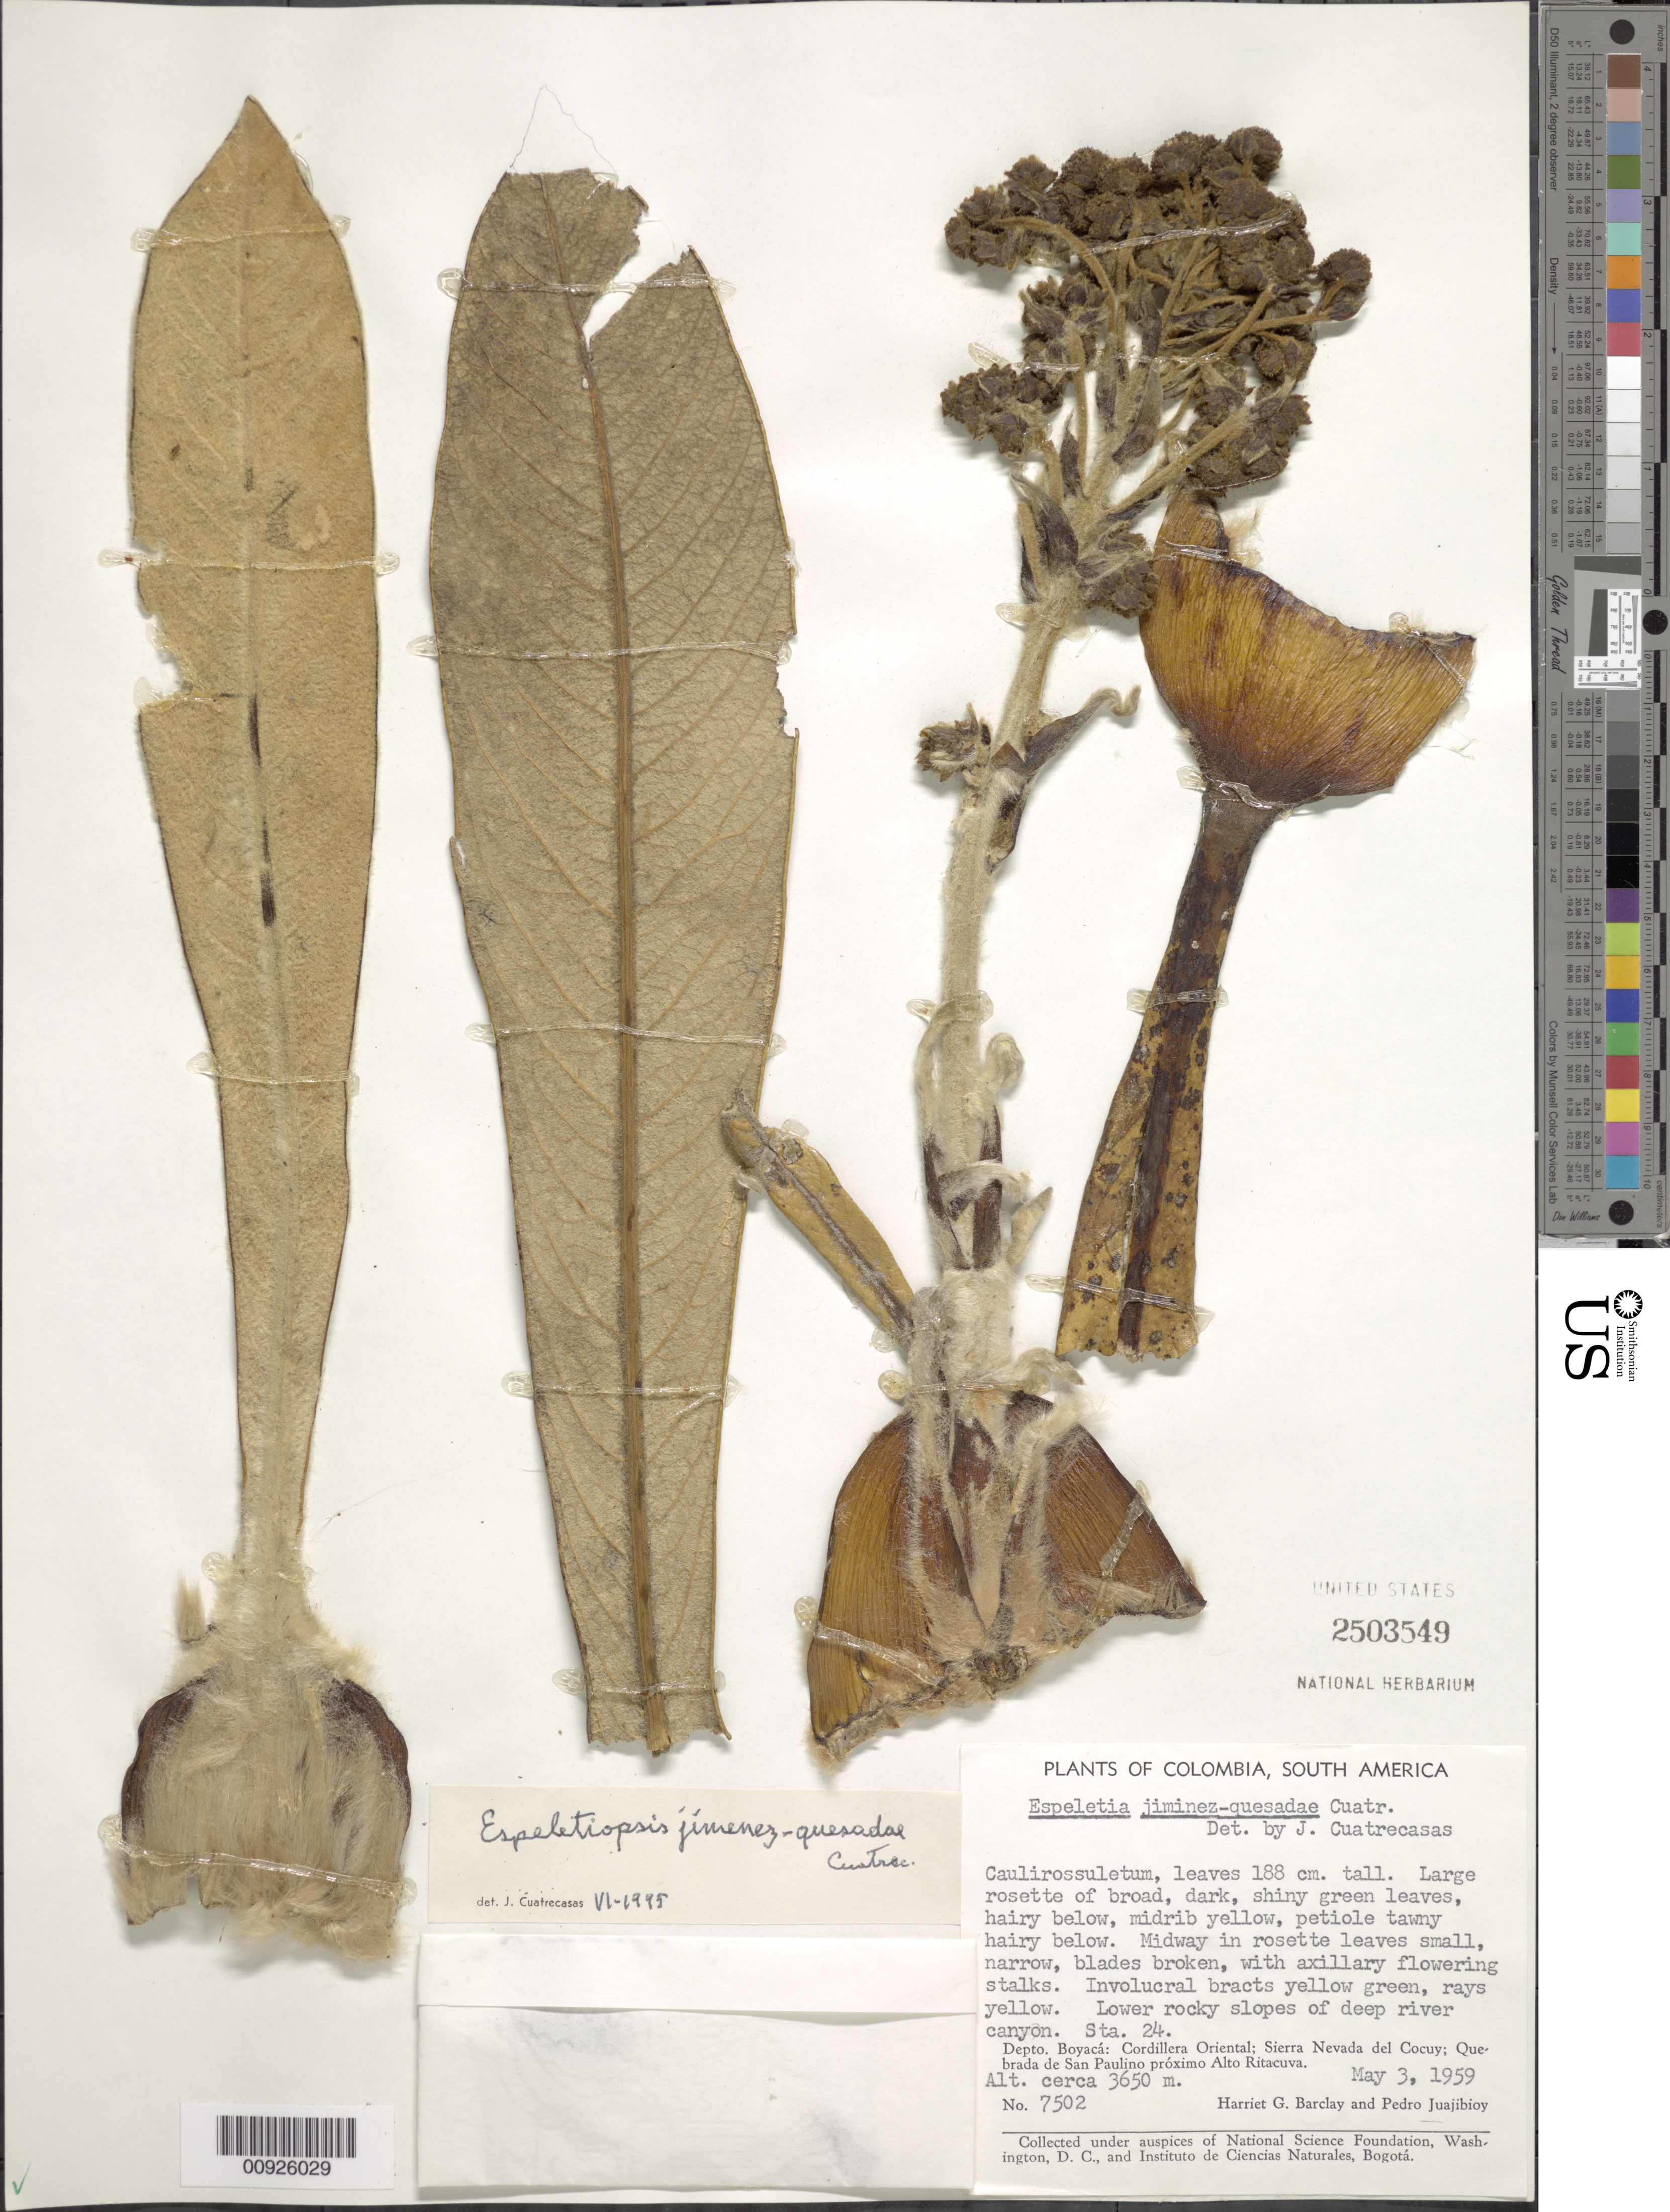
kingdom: Plantae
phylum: Tracheophyta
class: Magnoliopsida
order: Asterales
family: Asteraceae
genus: Espeletiopsis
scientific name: Espeletiopsis jimenez-quesadae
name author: (Cuatrec.) Cuatrec.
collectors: H. G. Barclay & P. Juajibioy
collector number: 7502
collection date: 1959-05-03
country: Colombia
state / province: Boyacá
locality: Depto. Boyacá: Cordillera Oriental; Sierra Nevada del Cocuy; Quebrada de San Paulino proximo Alto Ritacurva. Sta. 24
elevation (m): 3650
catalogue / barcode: US 2503549